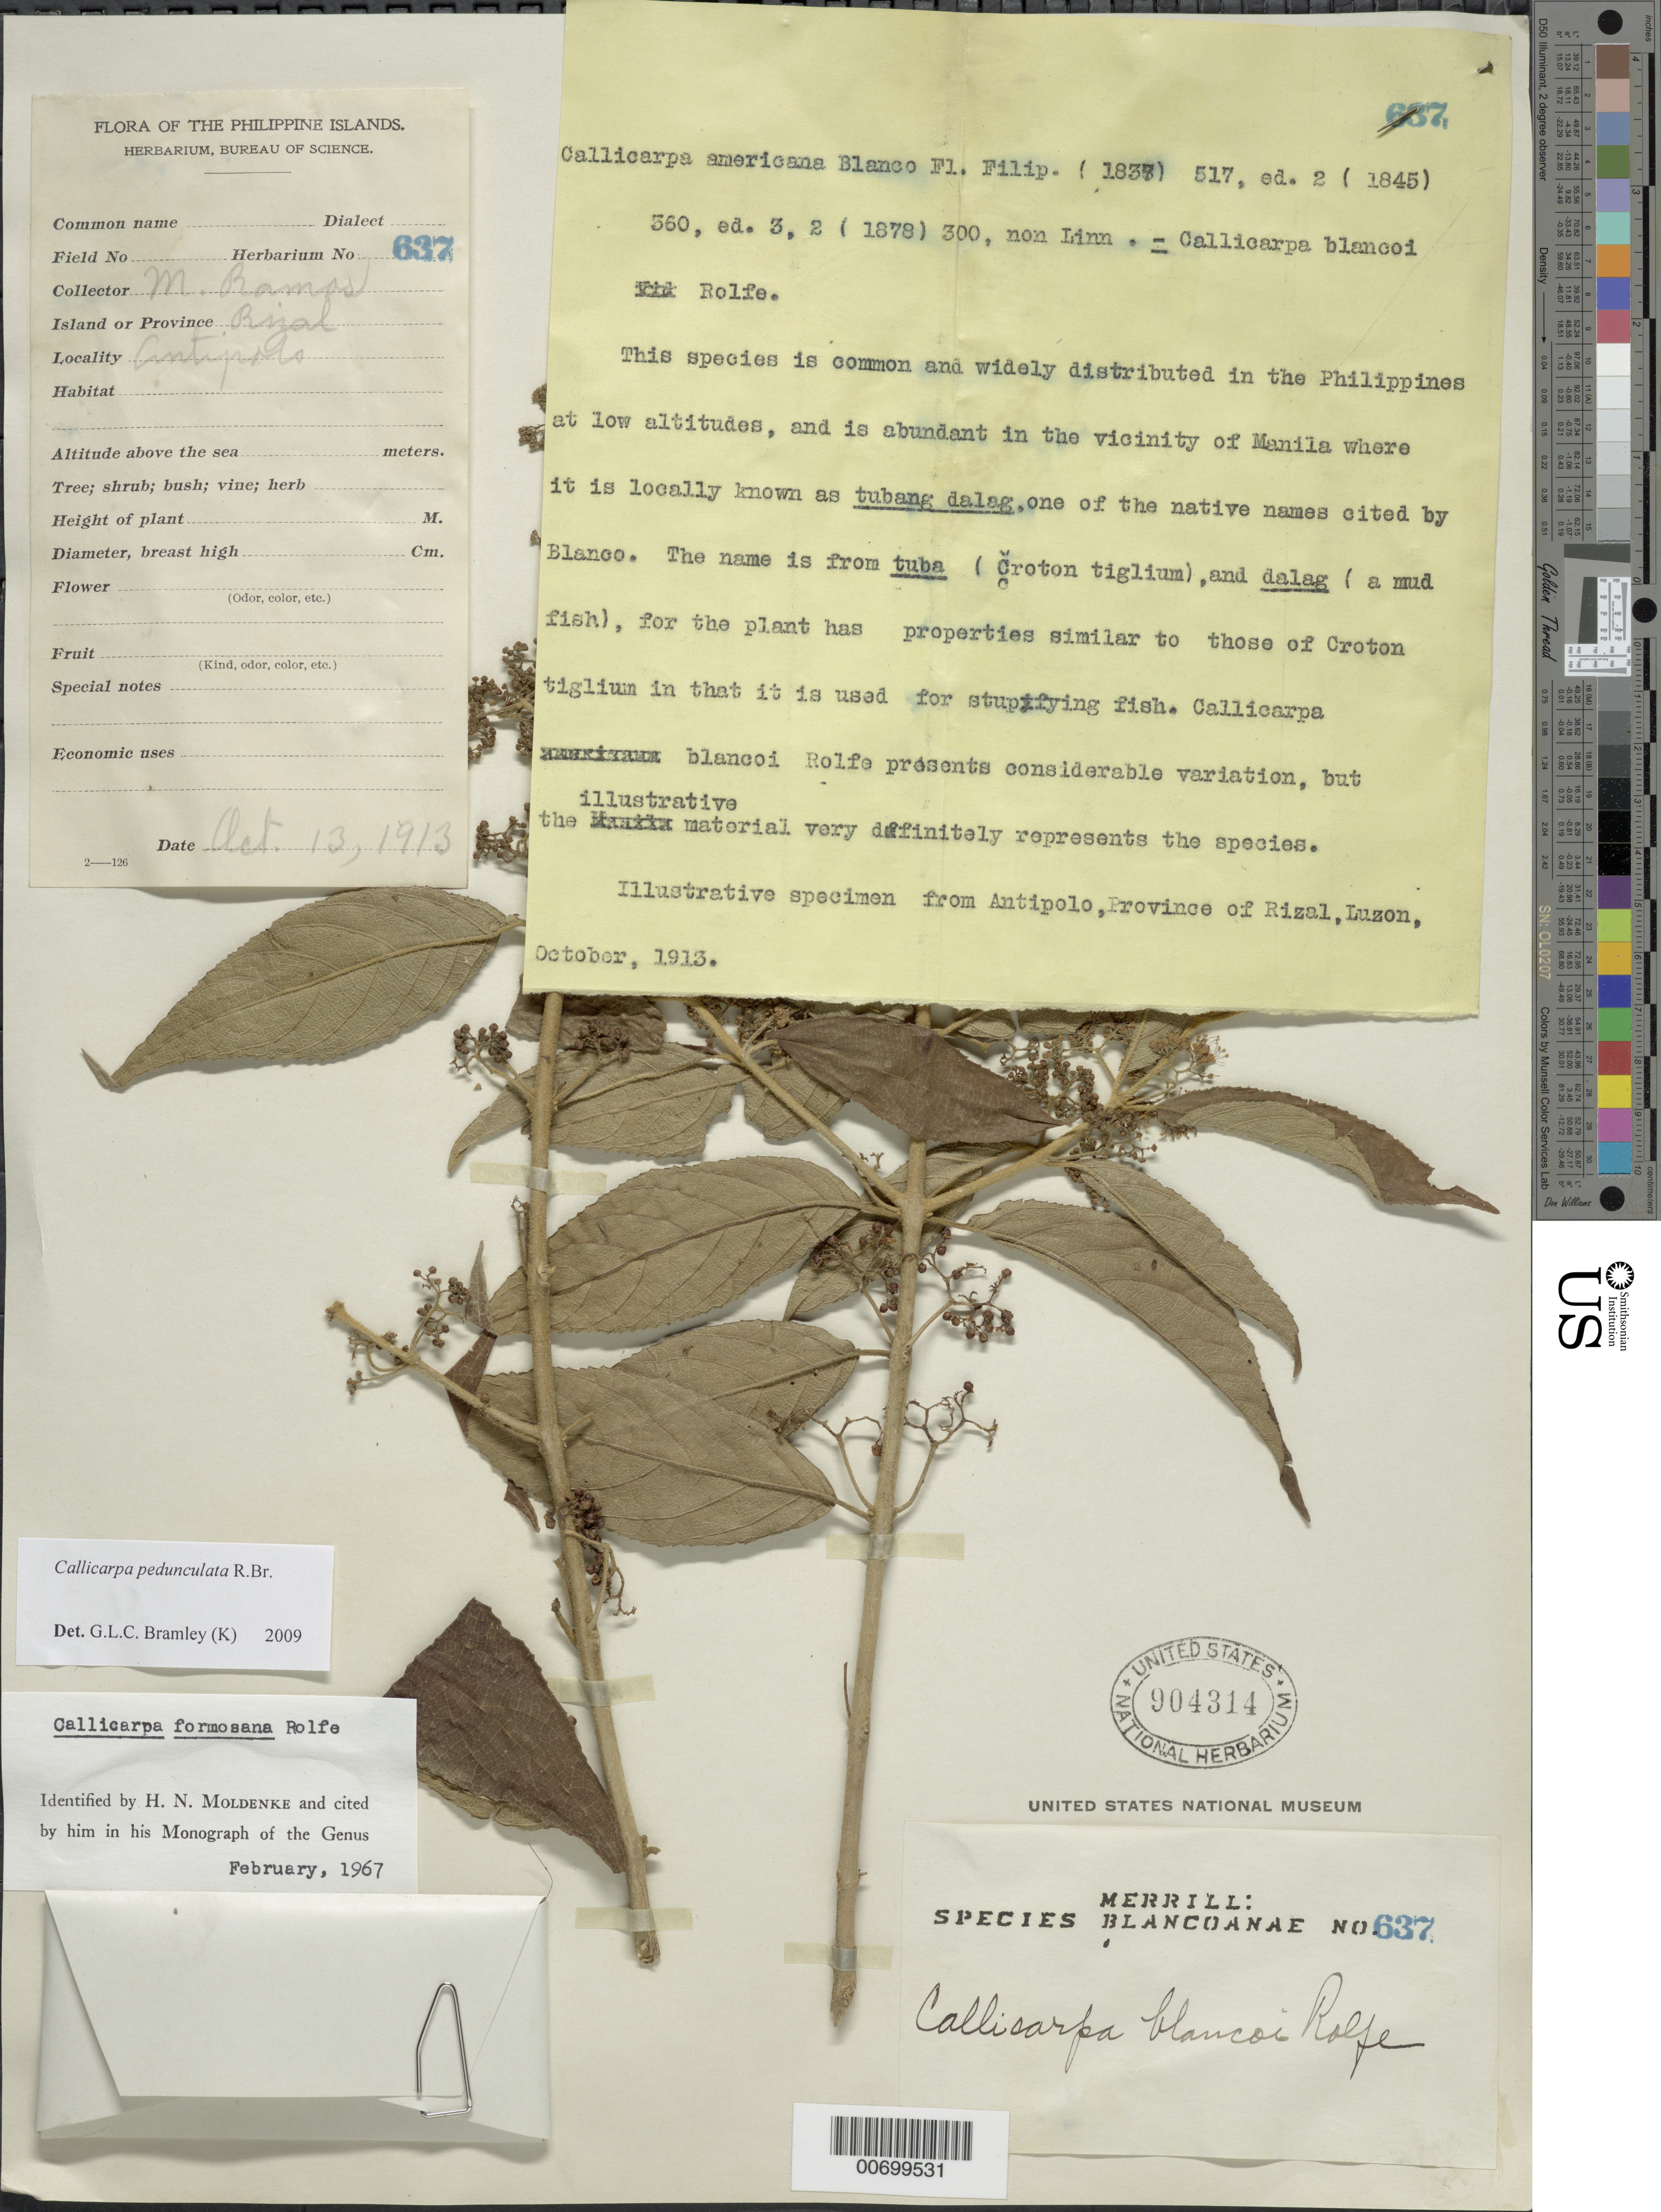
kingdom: Plantae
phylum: Tracheophyta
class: Magnoliopsida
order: Lamiales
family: Lamiaceae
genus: Callicarpa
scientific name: Callicarpa pedunculata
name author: R. Br.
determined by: Bramley, Gemma L. C.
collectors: M. Ramos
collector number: Sp. Blancoan. 0637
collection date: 1914-10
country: Philippines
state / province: Calabarzon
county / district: Rizal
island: Luzon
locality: Antipolo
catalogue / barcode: US 904314